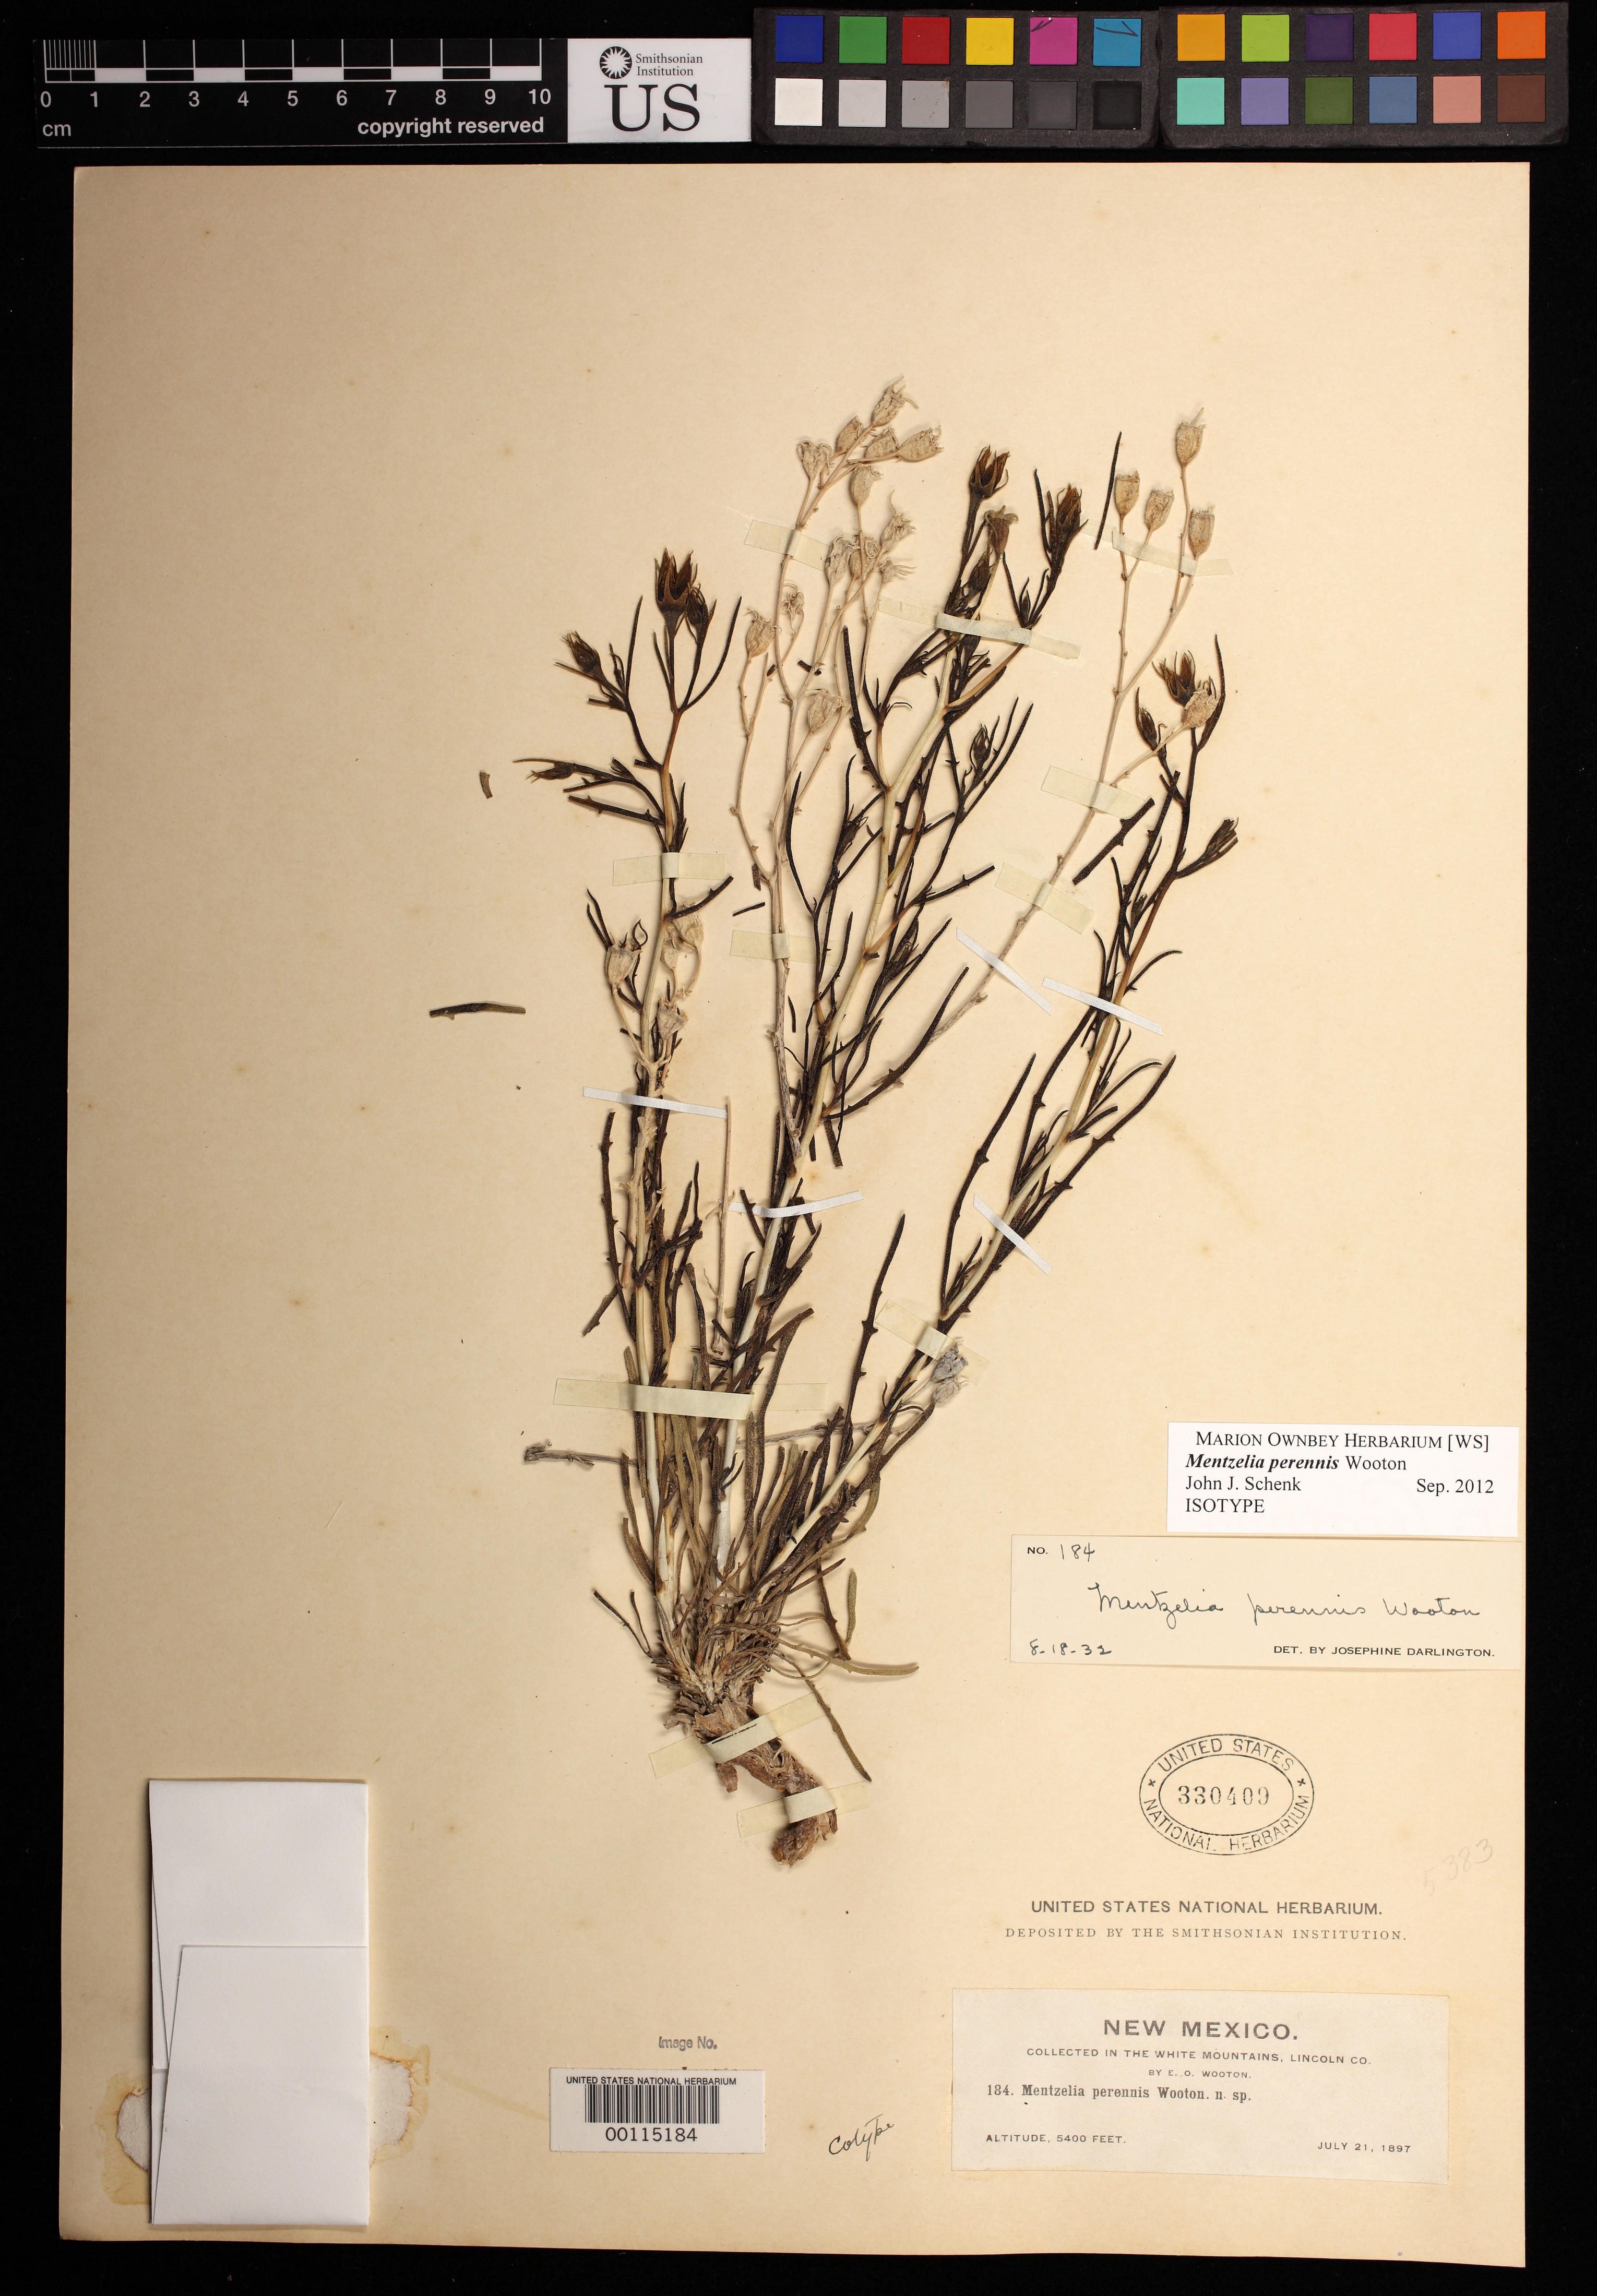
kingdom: Plantae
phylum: Tracheophyta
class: Magnoliopsida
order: Cornales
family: Loasaceae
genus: Mentzelia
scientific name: Mentzelia perennis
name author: Wooton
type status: Type Collection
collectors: E. O. Wooton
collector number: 184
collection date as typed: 21 Jul 1897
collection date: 1897-07-21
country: United States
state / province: New Mexico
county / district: Lincoln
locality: White Mountains.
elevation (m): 1646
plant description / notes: This sheet (USNH 330409) annotated as isotype by J.J. Schenk (2012). Darlington (1934, Ann. Missouri Bot. Gard. 21:154) cites "type" at US but did not annotate any several US sheets of this collection as such; unclear whether any US sheet can be considered the holotype (or lectotype).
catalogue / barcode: US 330409